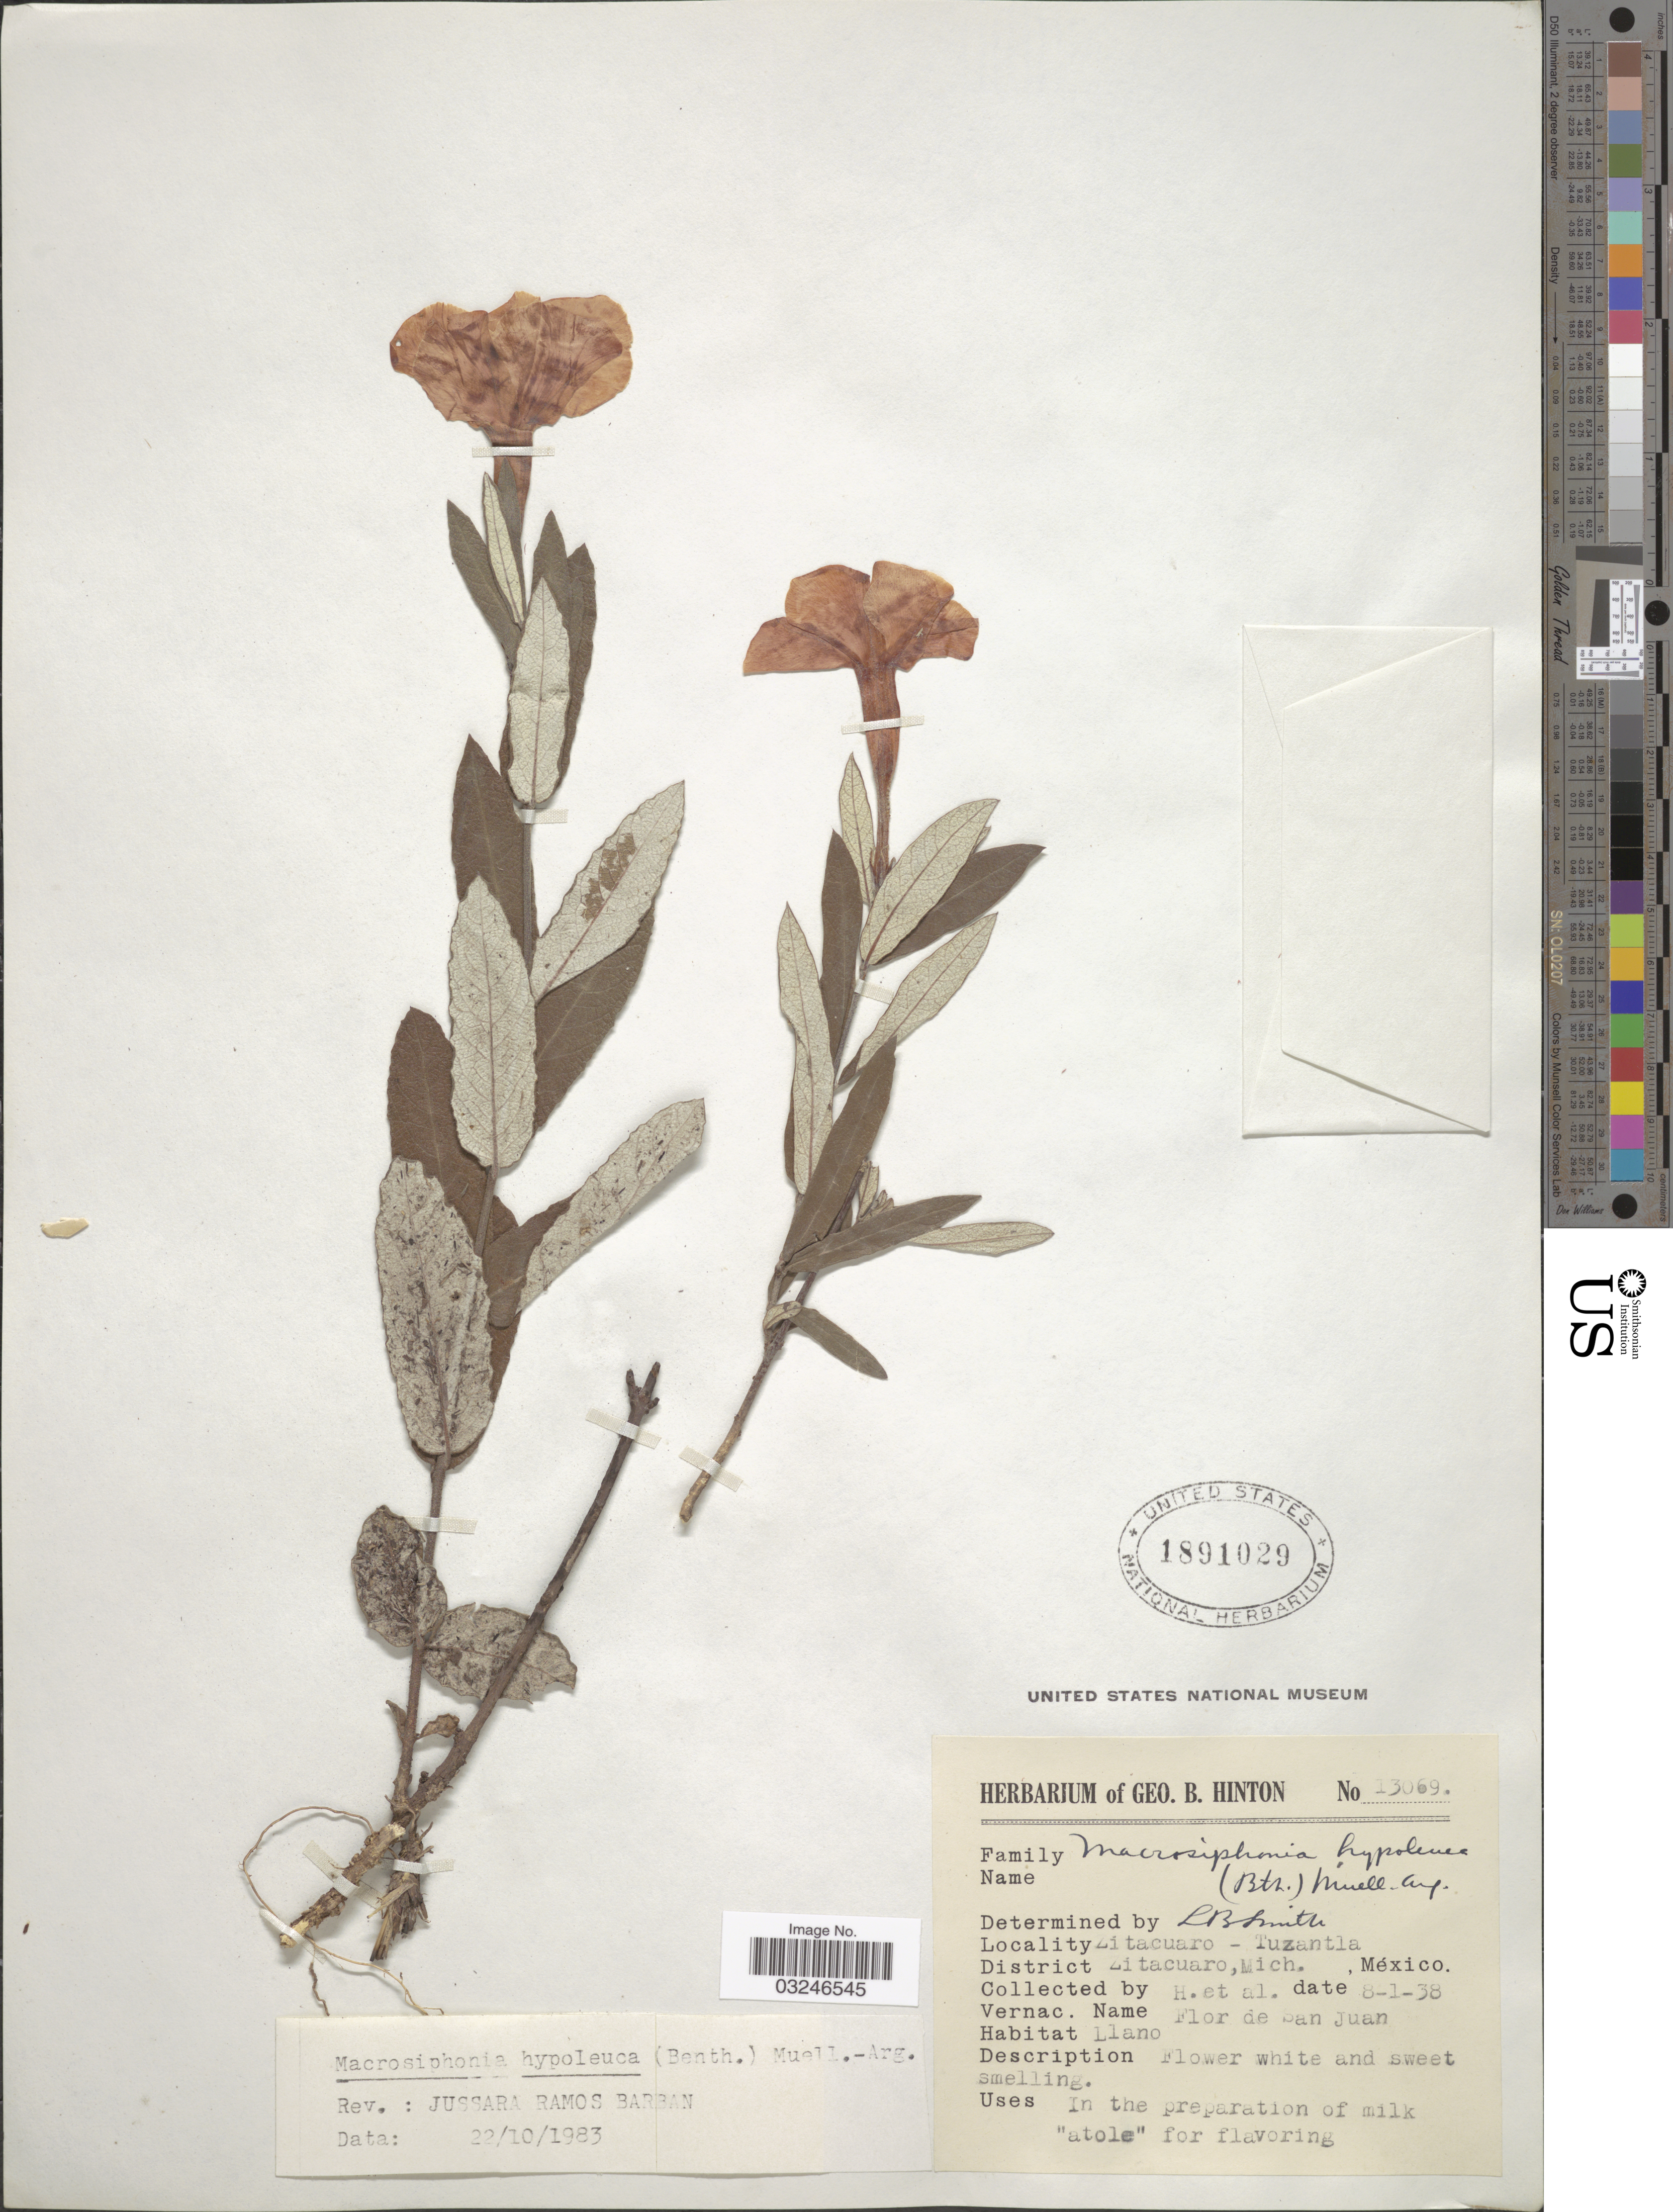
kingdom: Plantae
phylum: Tracheophyta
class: Magnoliopsida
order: Gentianales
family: Apocynaceae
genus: Macrosiphonia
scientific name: Macrosiphonia hypoleuca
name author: (Benth.) Müll. Arg.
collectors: G. B. Hinton & et al.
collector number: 13069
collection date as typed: Transcribed d/m/y: 8/1/38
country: Mexico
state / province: Michoacán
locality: Zitacuaro - Tuzantla. District Zitacuaro, Mich.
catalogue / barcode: US 1891029